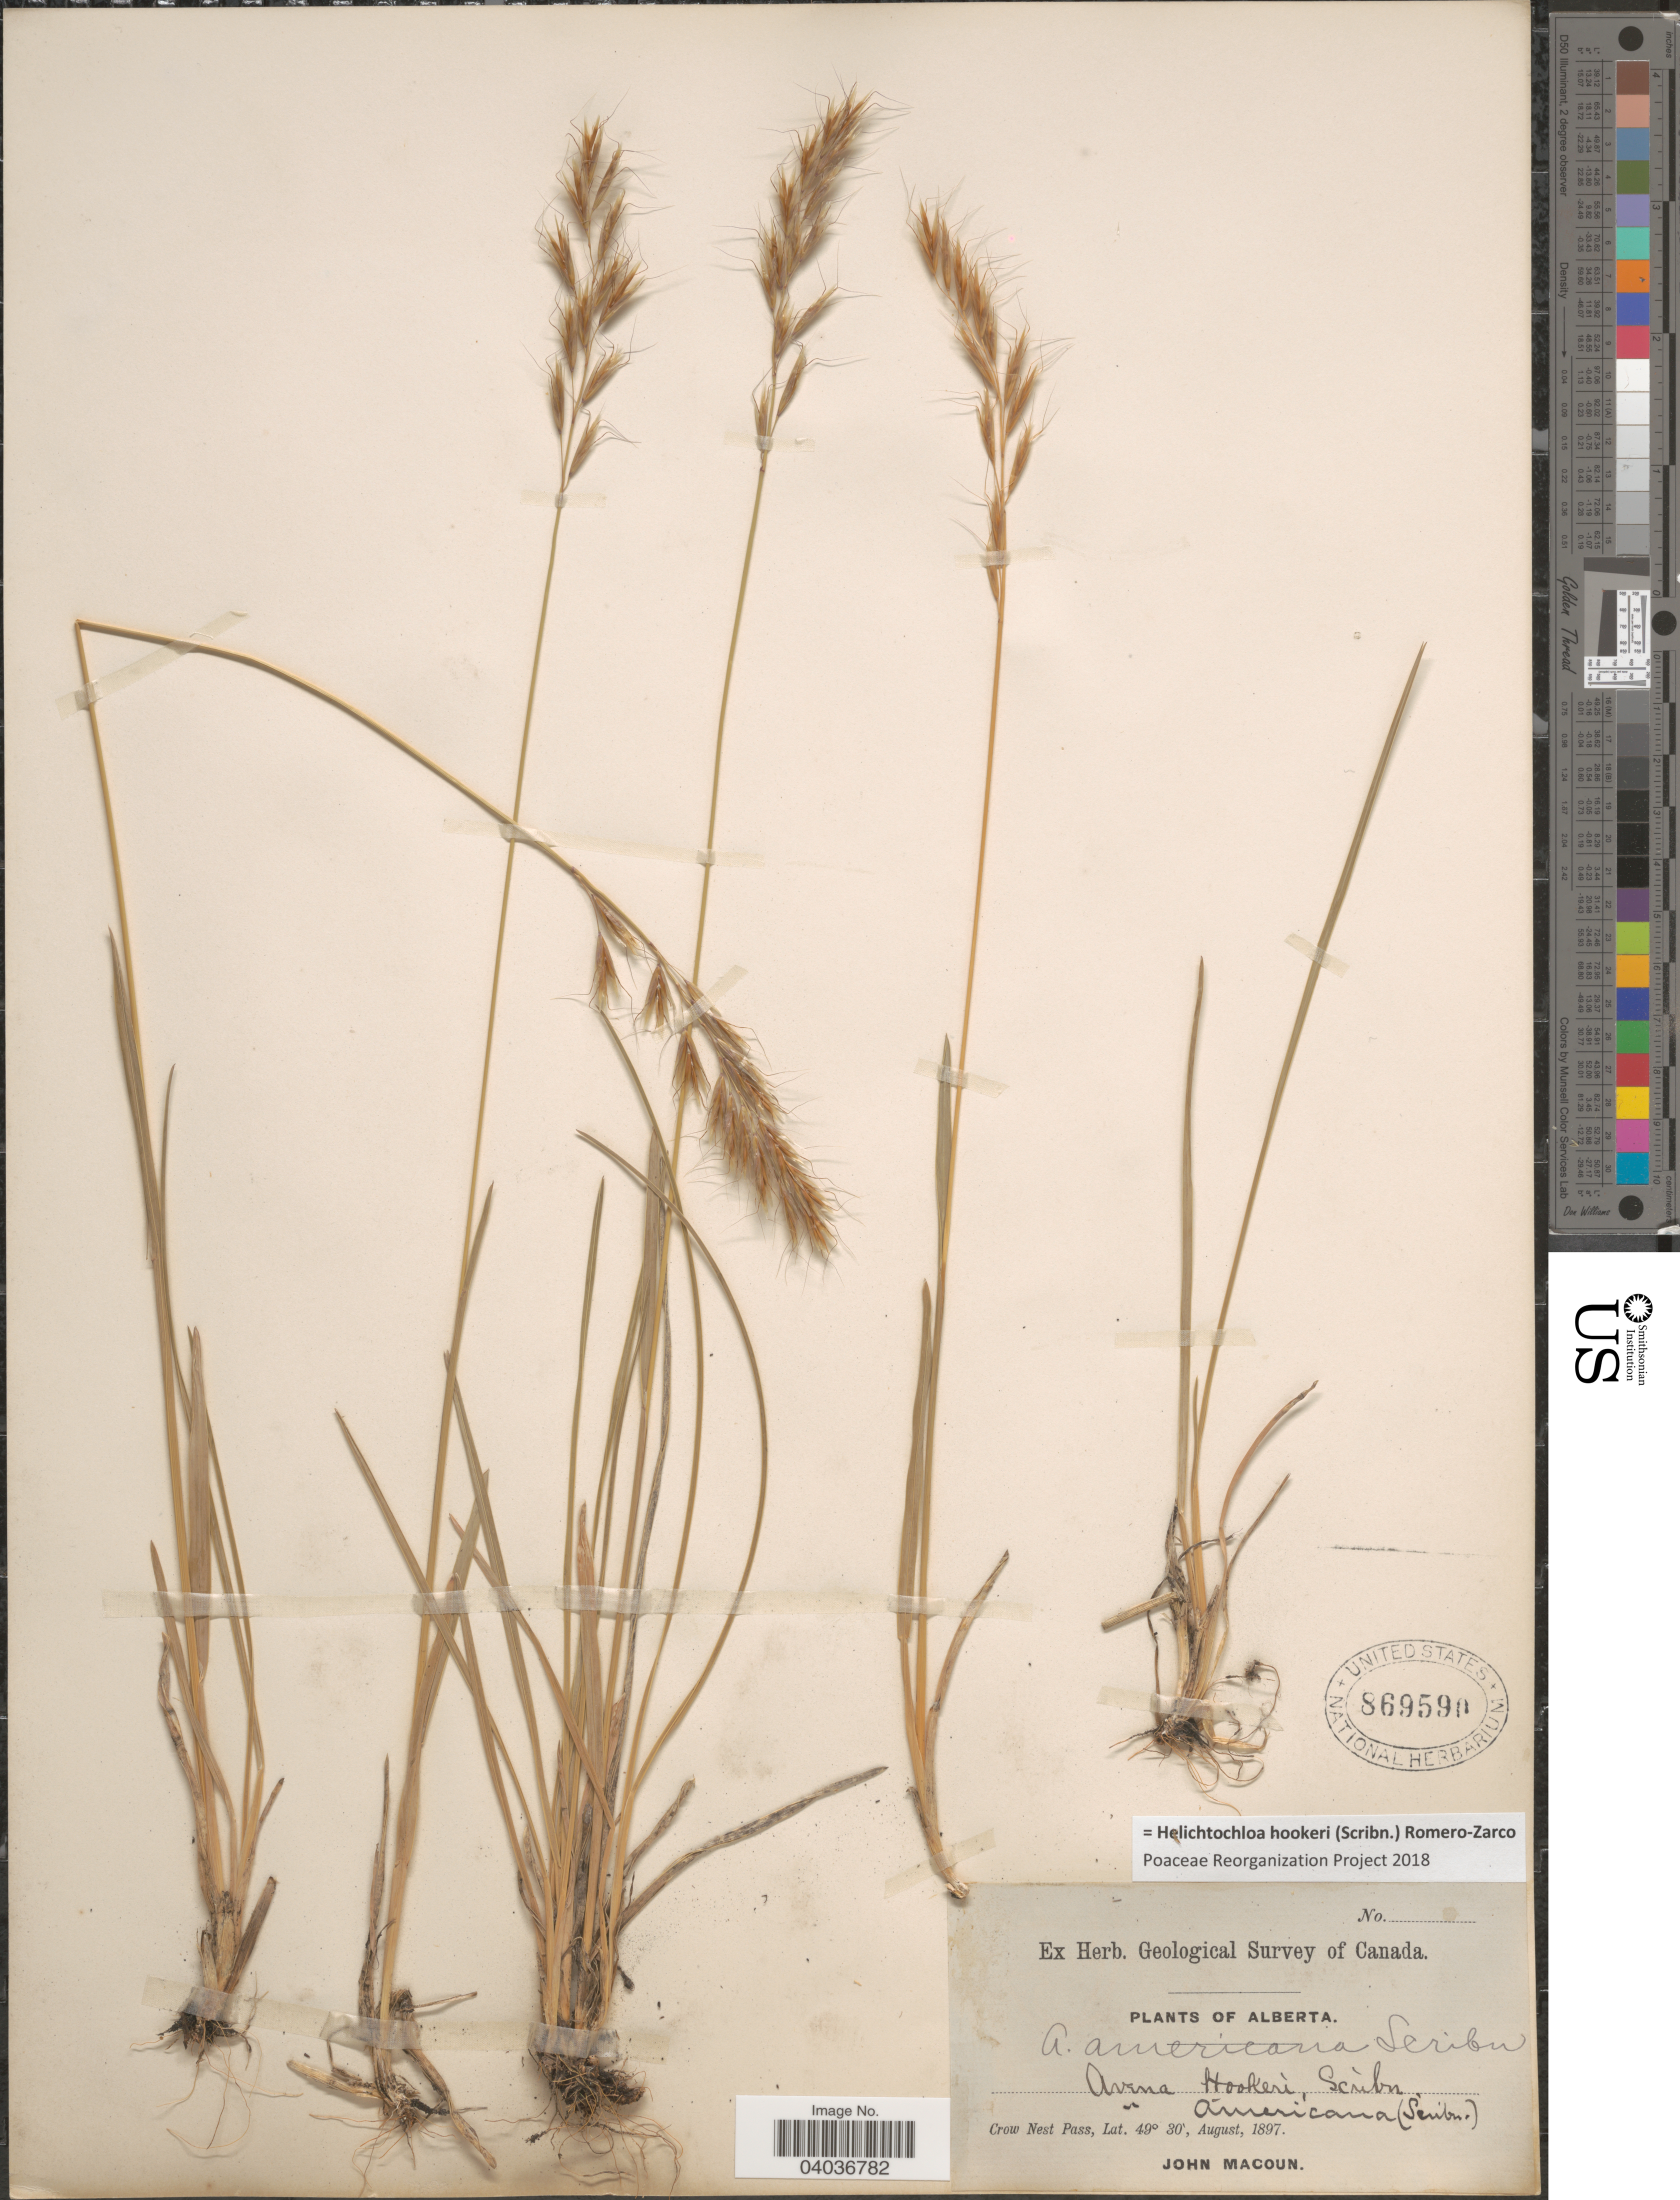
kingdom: Plantae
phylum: Tracheophyta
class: Liliopsida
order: Poales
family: Poaceae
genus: Helictochloa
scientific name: Helictochloa hookeri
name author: (Scribn.) Romero Zarco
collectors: J. Macoun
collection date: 1897-08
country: Canada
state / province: Alberta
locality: Crow Nest Pass.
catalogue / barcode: US 869590